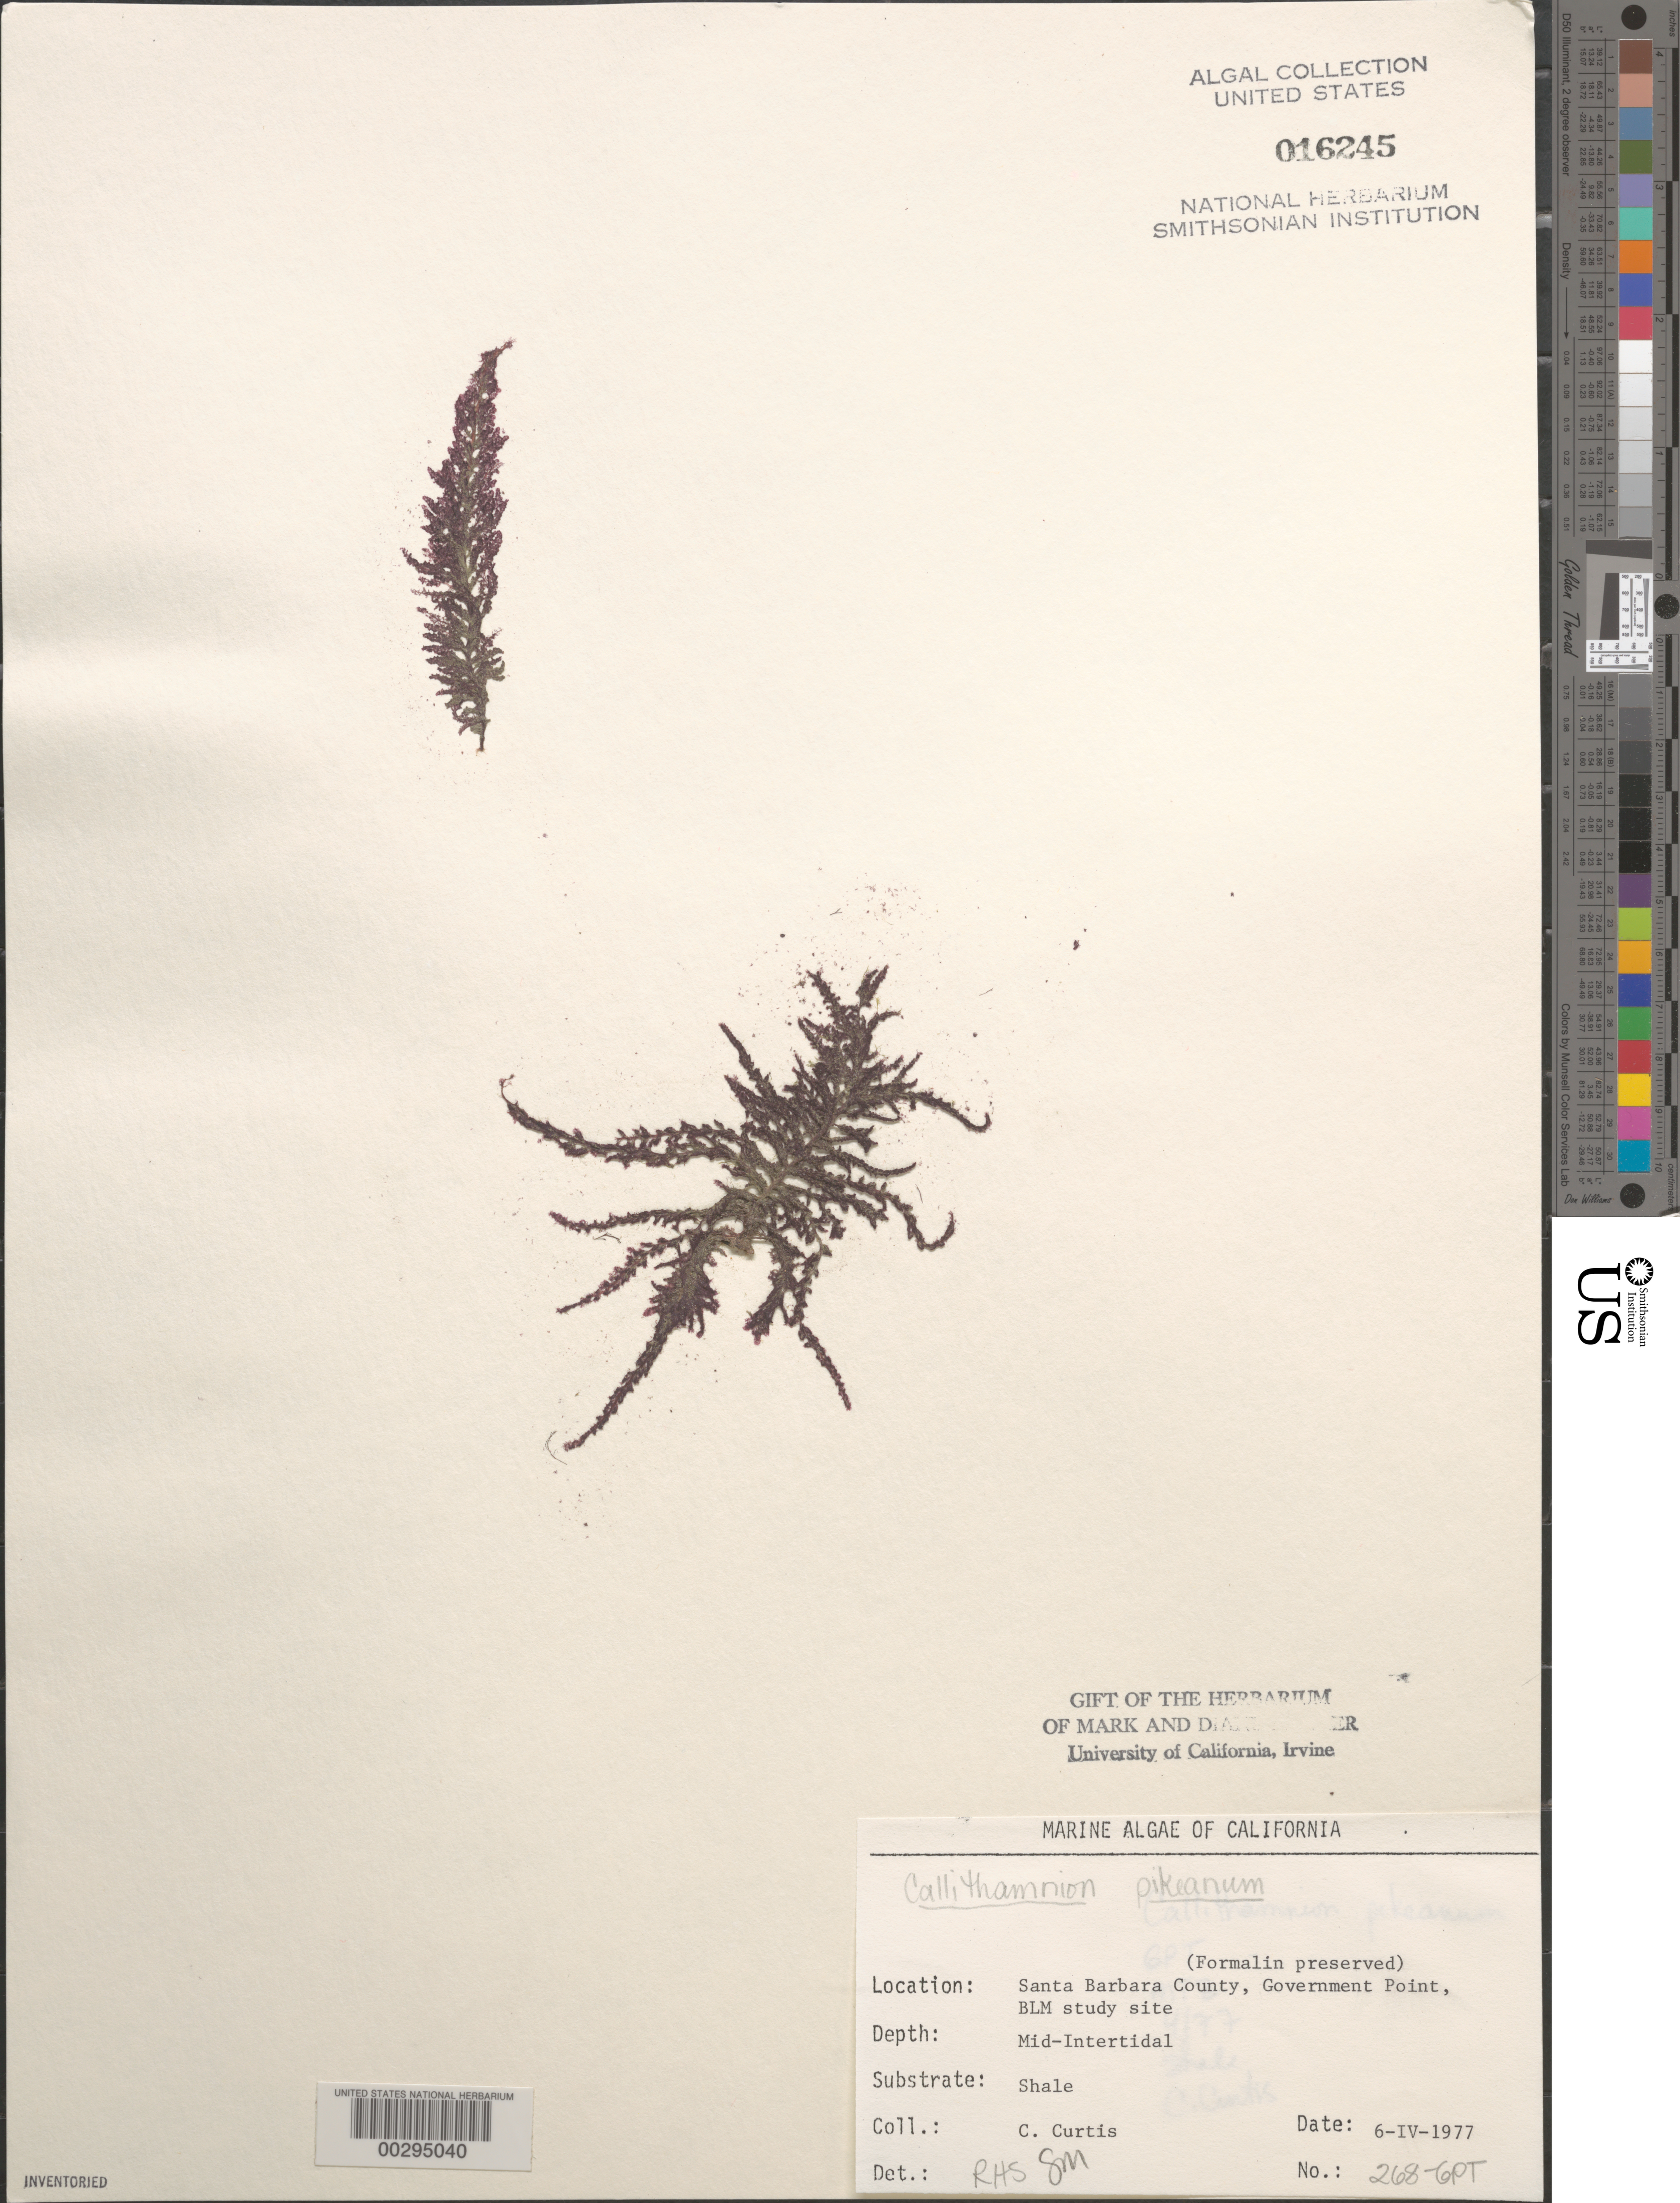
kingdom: Plantae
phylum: Rhodophyta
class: Florideophyceae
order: Ceramiales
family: Callithamniaceae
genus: Callithamnion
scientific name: Callithamnion pikeanum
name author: Harv.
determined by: Sims, Robert H.; Murray, S. N.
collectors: C. Curtis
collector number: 268-gpt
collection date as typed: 06 Apr 1977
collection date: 1977-04-06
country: United States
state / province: California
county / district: Santa Barbara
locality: Government Point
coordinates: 34 26'31"N, 120 24'06"W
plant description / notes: BLM-SOCALBIGHT Rocky Intertidal Survey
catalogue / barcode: US 16245